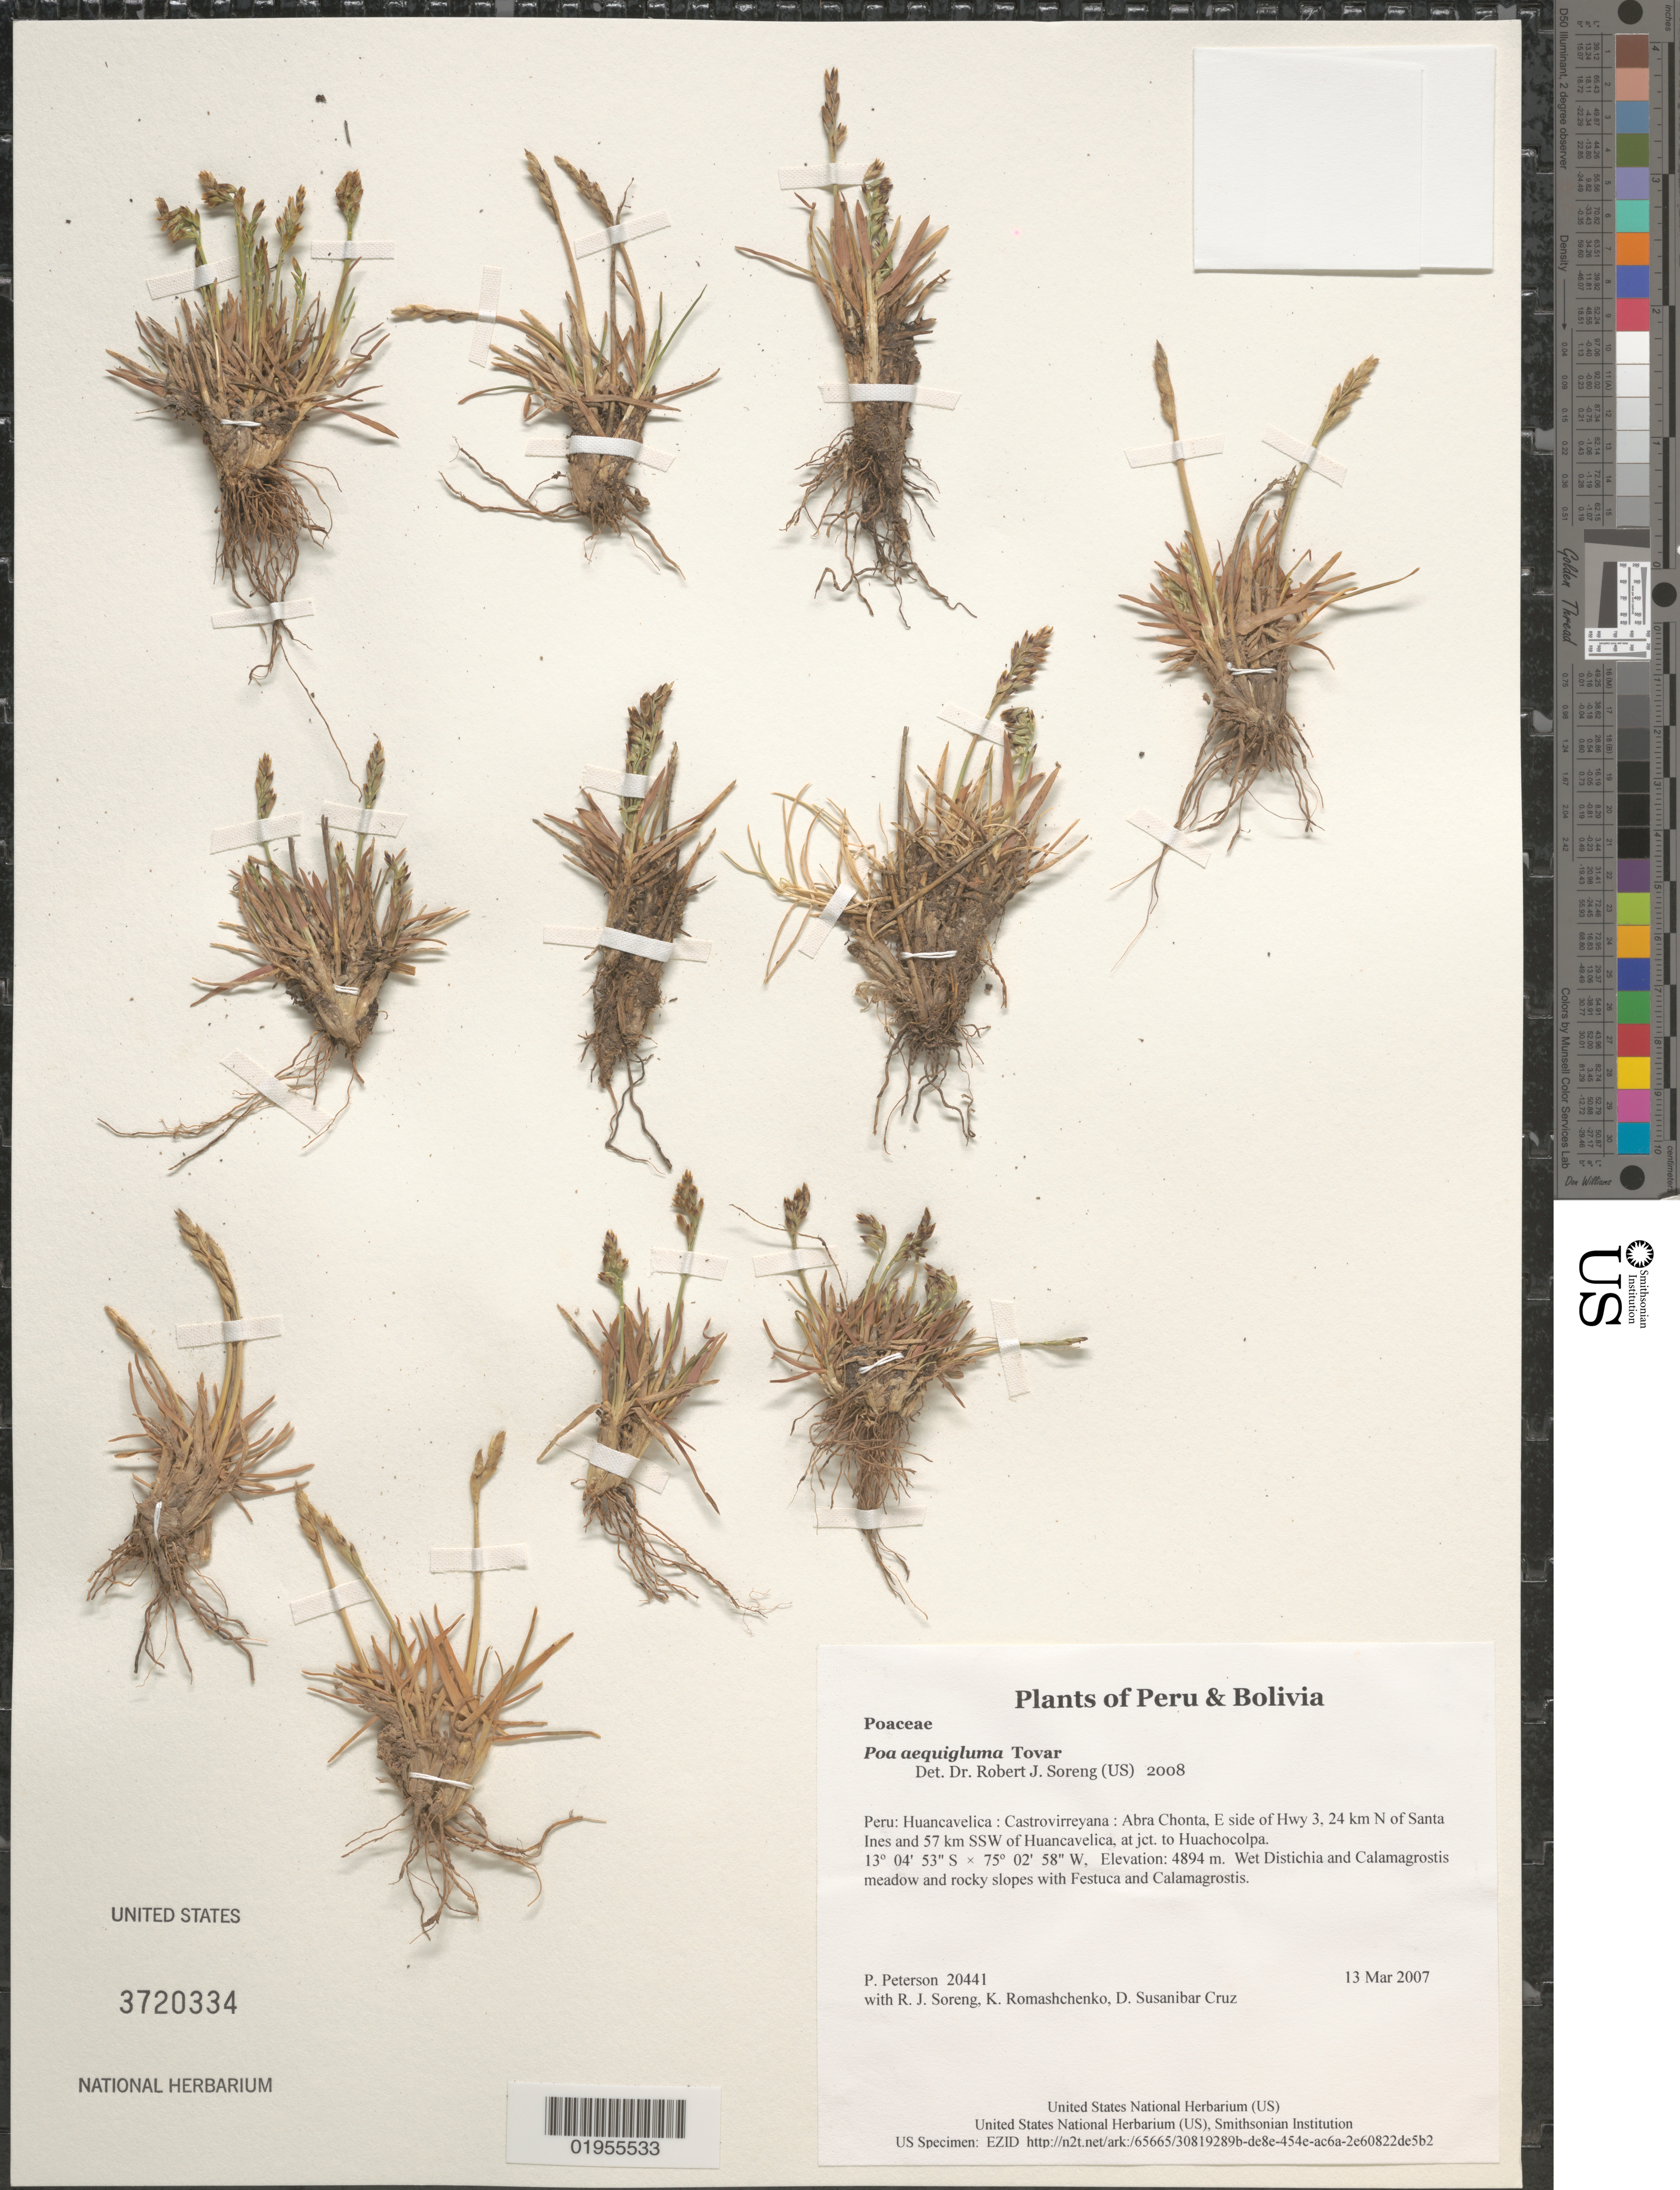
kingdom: Plantae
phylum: Tracheophyta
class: Liliopsida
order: Poales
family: Poaceae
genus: Poa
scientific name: Poa aequigluma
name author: Tovar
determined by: Soreng, Robert J., Research Associate (BOT), Smithsonian Institution - National Museum of Natural History (UNITED STATES)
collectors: P. M. Peterson, R. J. Soreng, K. Romashchenko & D. Susanibar Cruz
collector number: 20441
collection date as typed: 13 Mar 2007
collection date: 2007-03-13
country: Peru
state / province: Huancavelica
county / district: Castrovirreyna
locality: Abra Chonta, E side of Hwy 3, 24 km N of Santa Ines and 57 km SSW of Huancavelica, at jct. to Huachocolpa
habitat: Wet Distichia and Calamagrostis meadow and rocky slopes with Festuca and Calamagrostis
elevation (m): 4894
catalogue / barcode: US 3720334